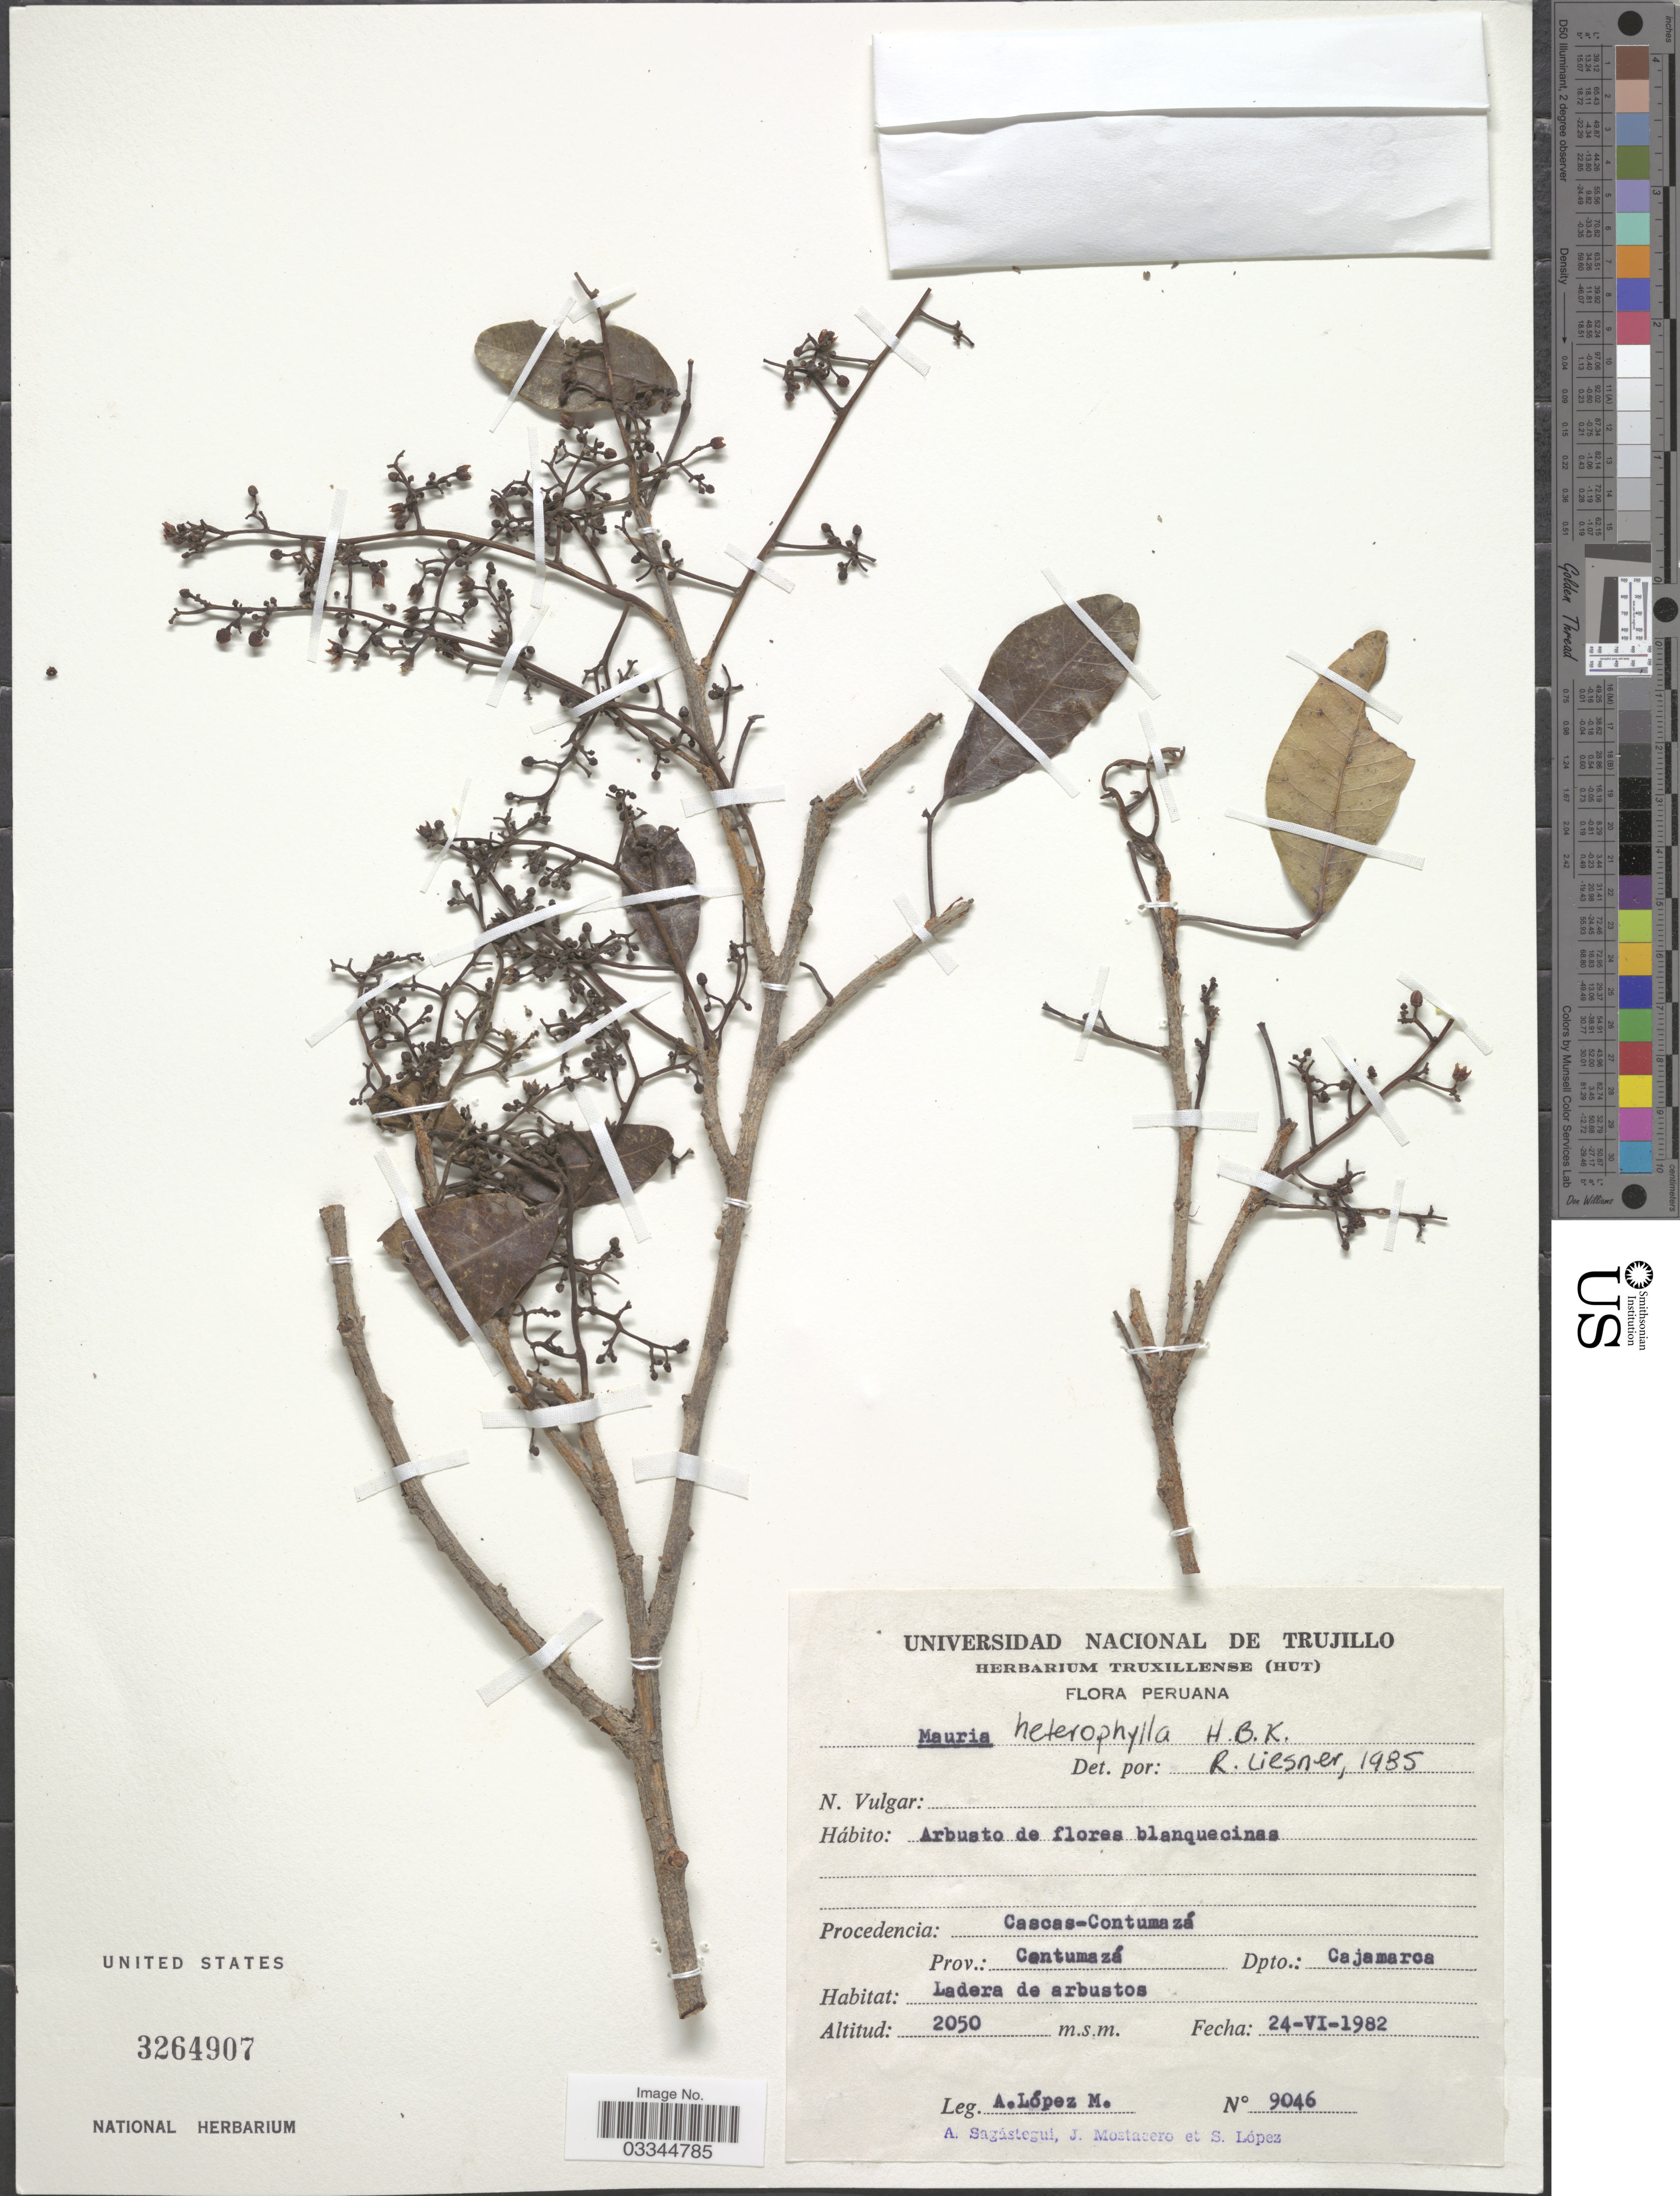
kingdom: Plantae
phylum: Tracheophyta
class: Magnoliopsida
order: Sapindales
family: Anacardiaceae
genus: Mauria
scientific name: Mauria heterophylla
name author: Kunth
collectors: A. López M., A. Sagastegui, J. Mostacero & S. Lopez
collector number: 9046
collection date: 1982-06-24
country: Peru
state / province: Cajamarca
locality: Procedencia: Cascas-Contumazá, Prov.: Contumazá, Dpto.: Cajamarca.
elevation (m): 2050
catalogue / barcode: US 3264907